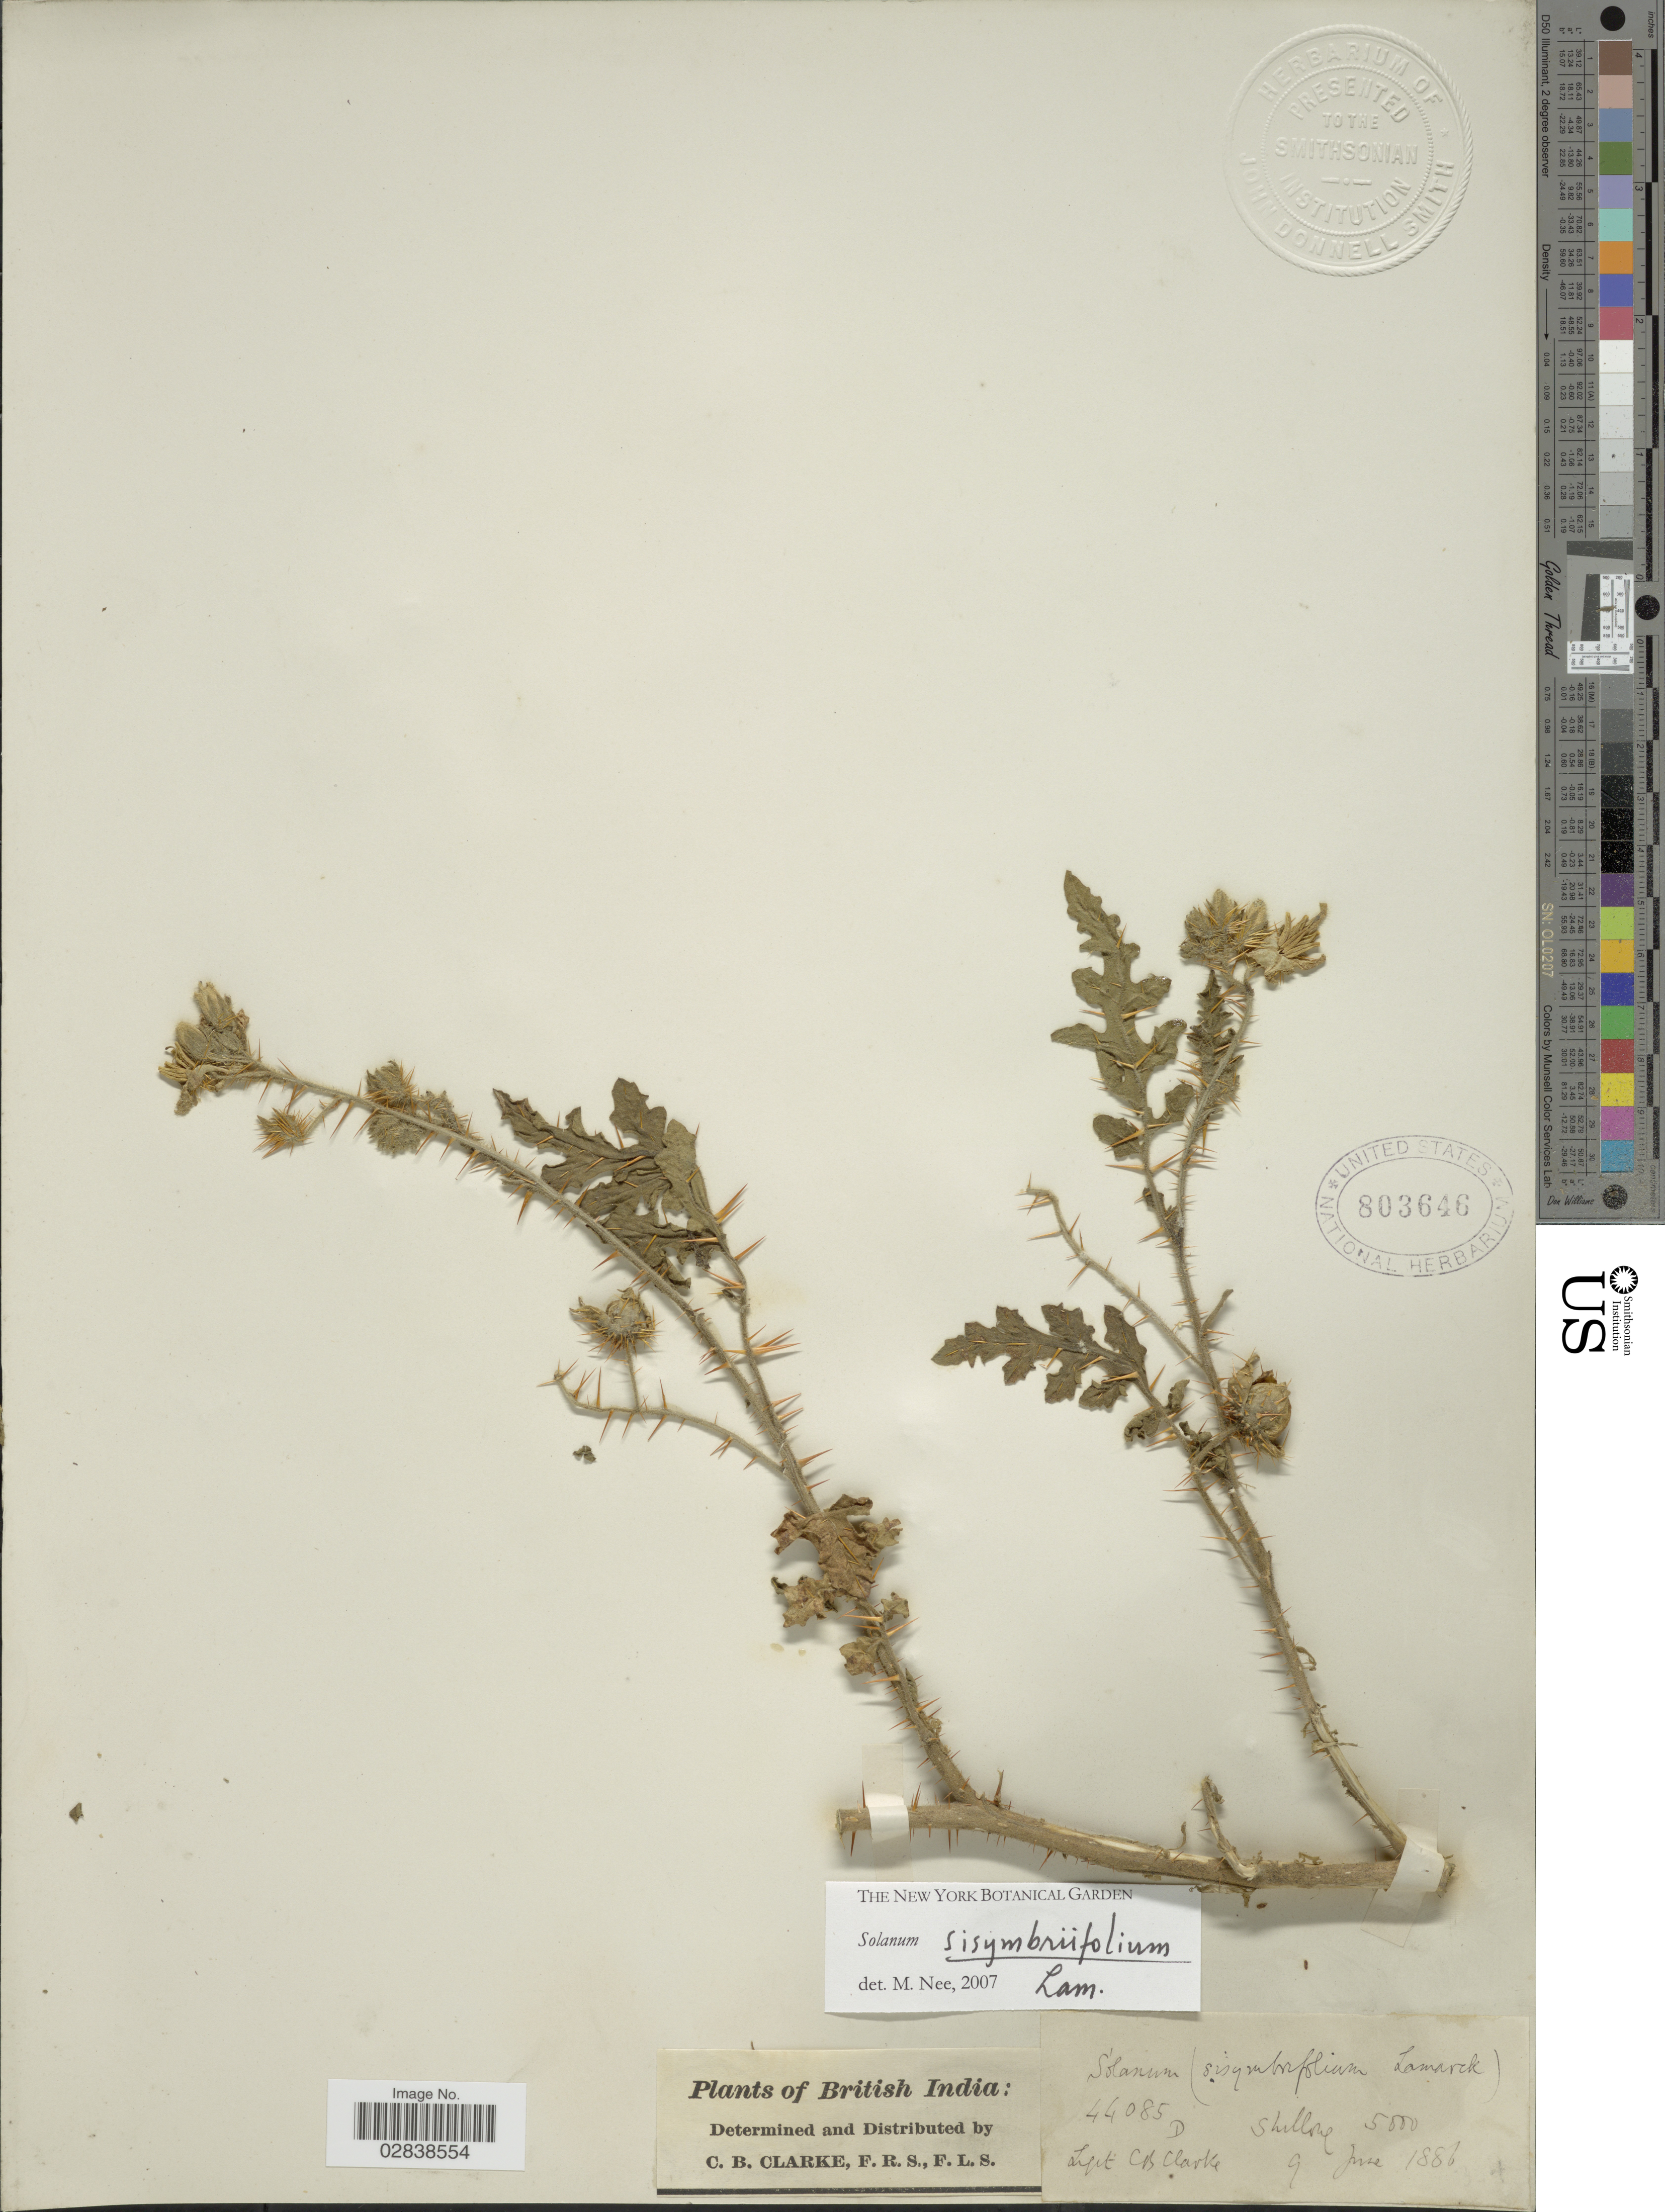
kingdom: Plantae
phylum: Tracheophyta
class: Magnoliopsida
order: Solanales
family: Solanaceae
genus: Solanum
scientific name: Solanum sisymbriifolium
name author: Lam.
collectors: C. B. Clarke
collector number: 44085 D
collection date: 1886-06-09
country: India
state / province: Meghalaya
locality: Shillong, British India.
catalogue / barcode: US 803646